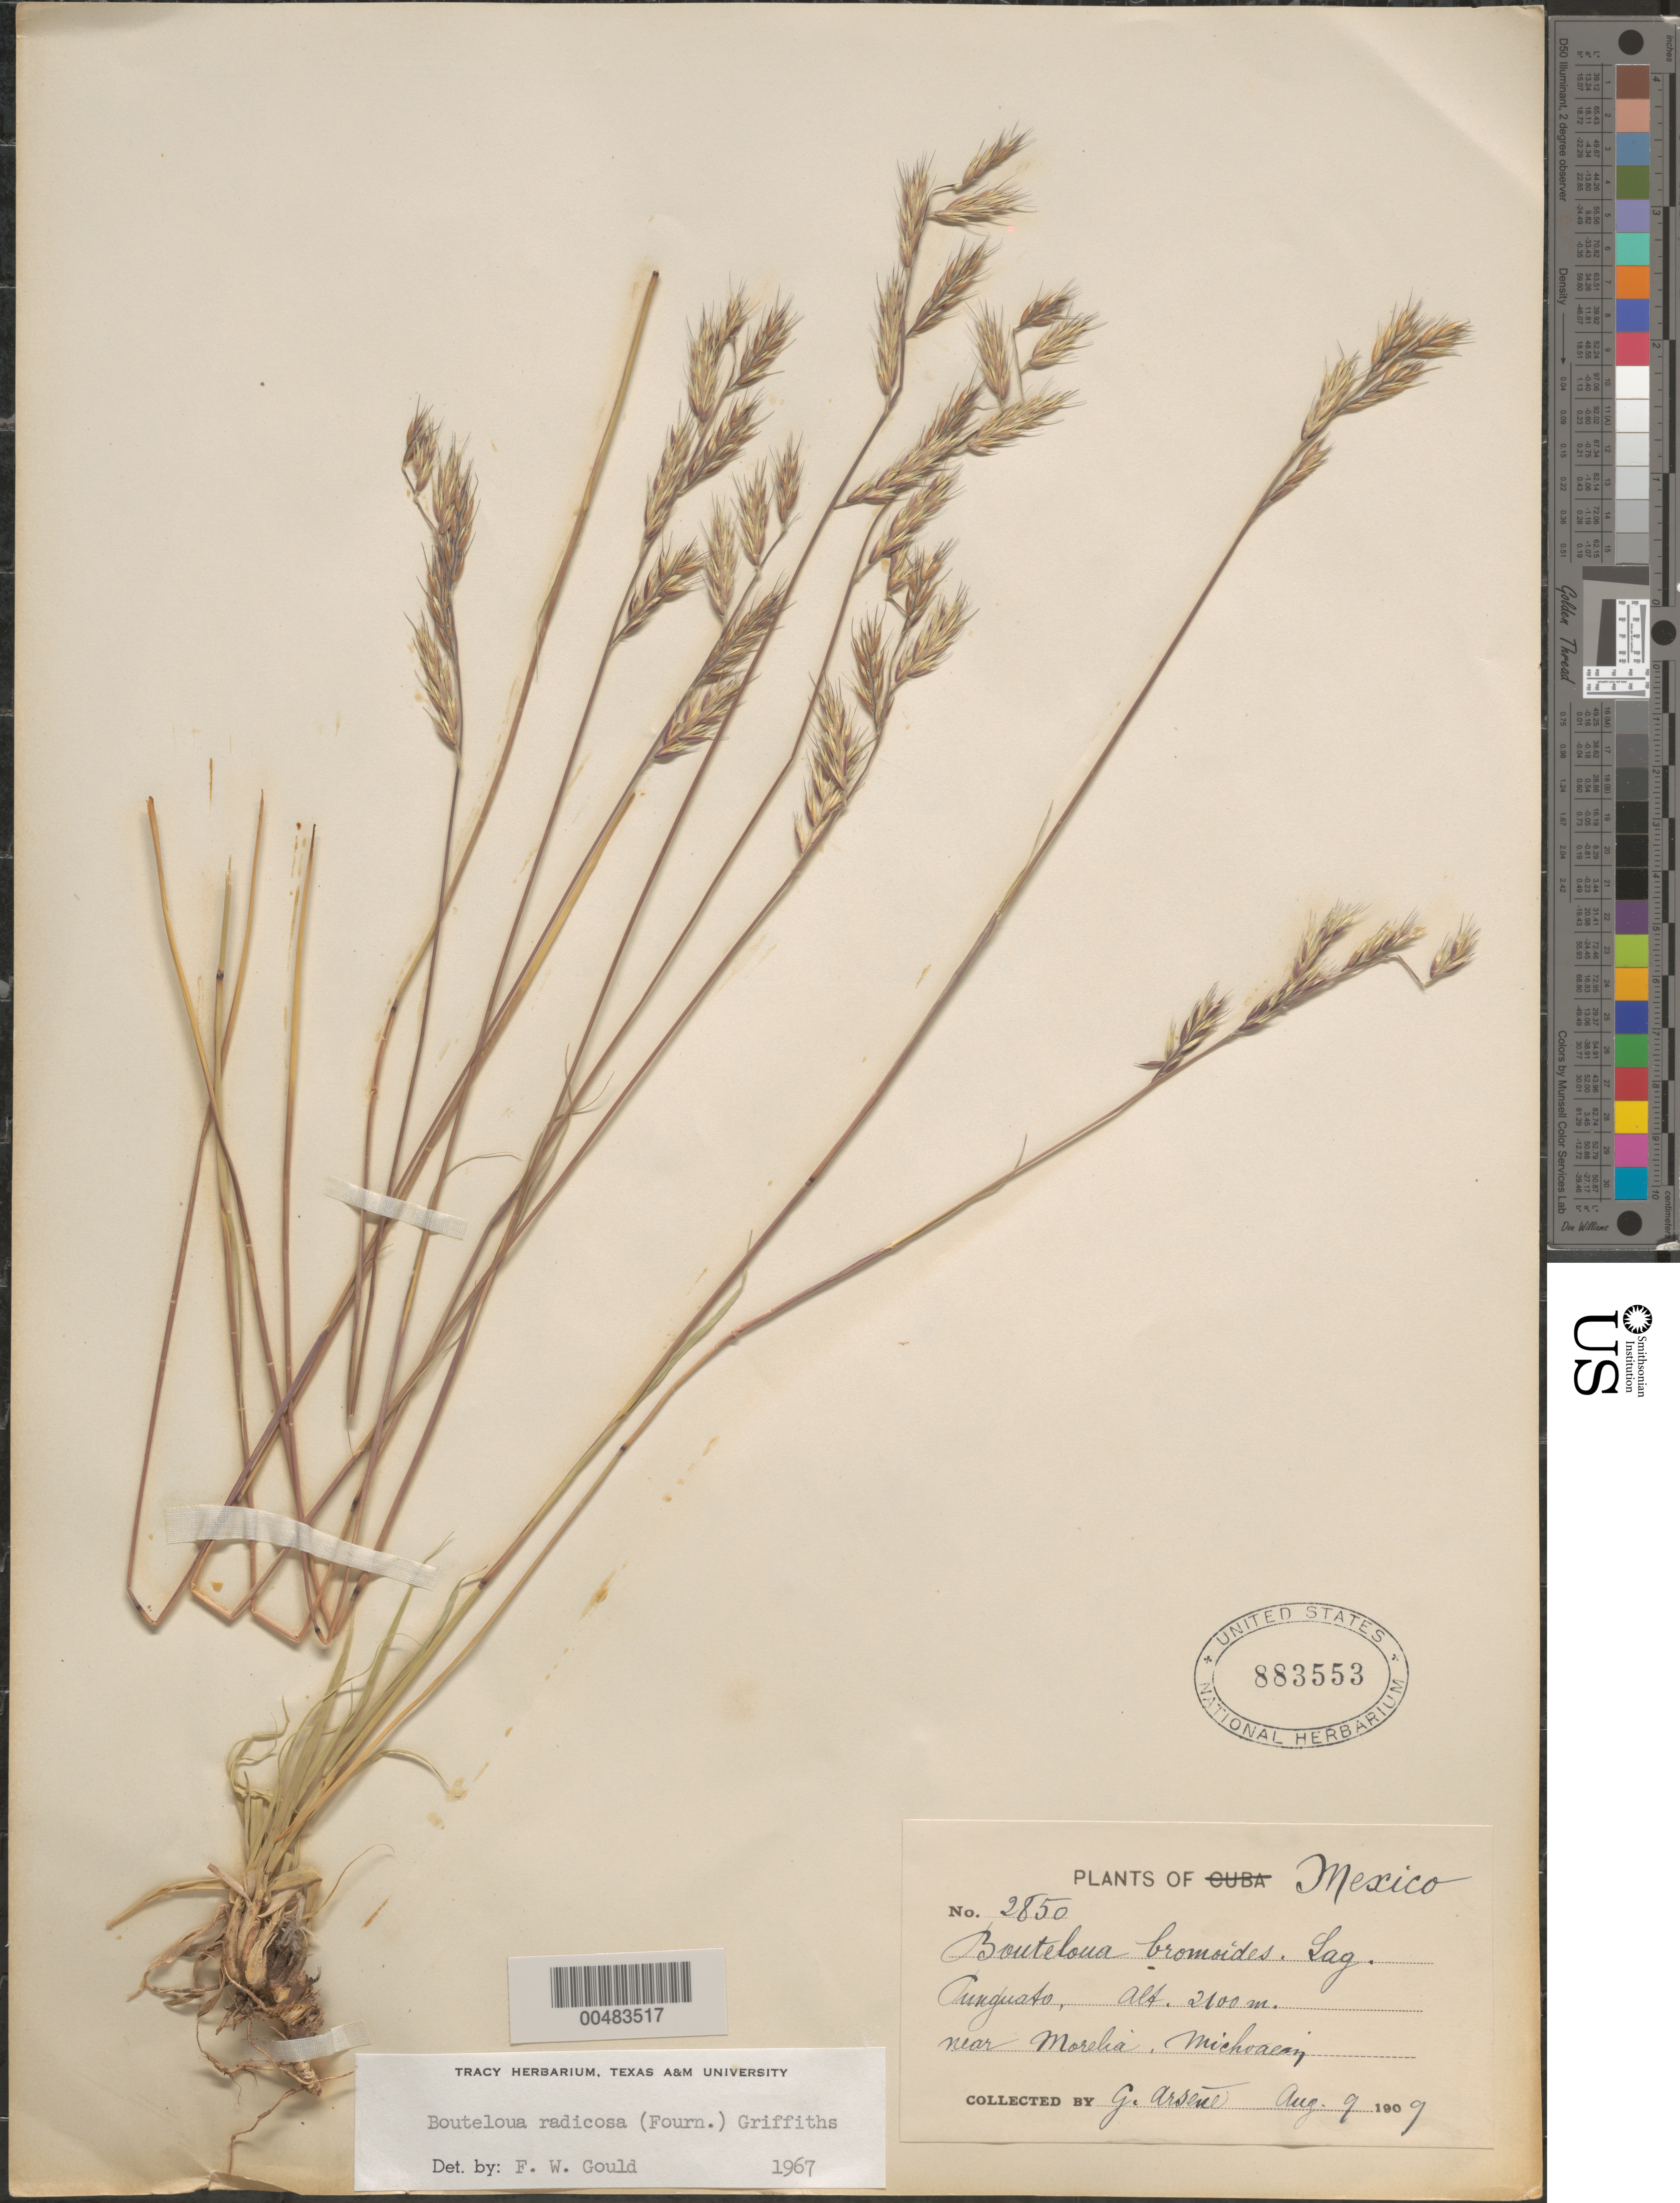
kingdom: Plantae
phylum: Tracheophyta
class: Liliopsida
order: Poales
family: Poaceae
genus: Bouteloua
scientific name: Bouteloua radicosa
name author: (E. Fourn.) Griffiths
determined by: Gould, F. W.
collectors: Bro. G. Arsène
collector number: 2850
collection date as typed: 9 Aug 1909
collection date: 1909-08-09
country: Mexico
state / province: Michoacán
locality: Near Morelia, Punguato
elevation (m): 2100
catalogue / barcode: US 883553